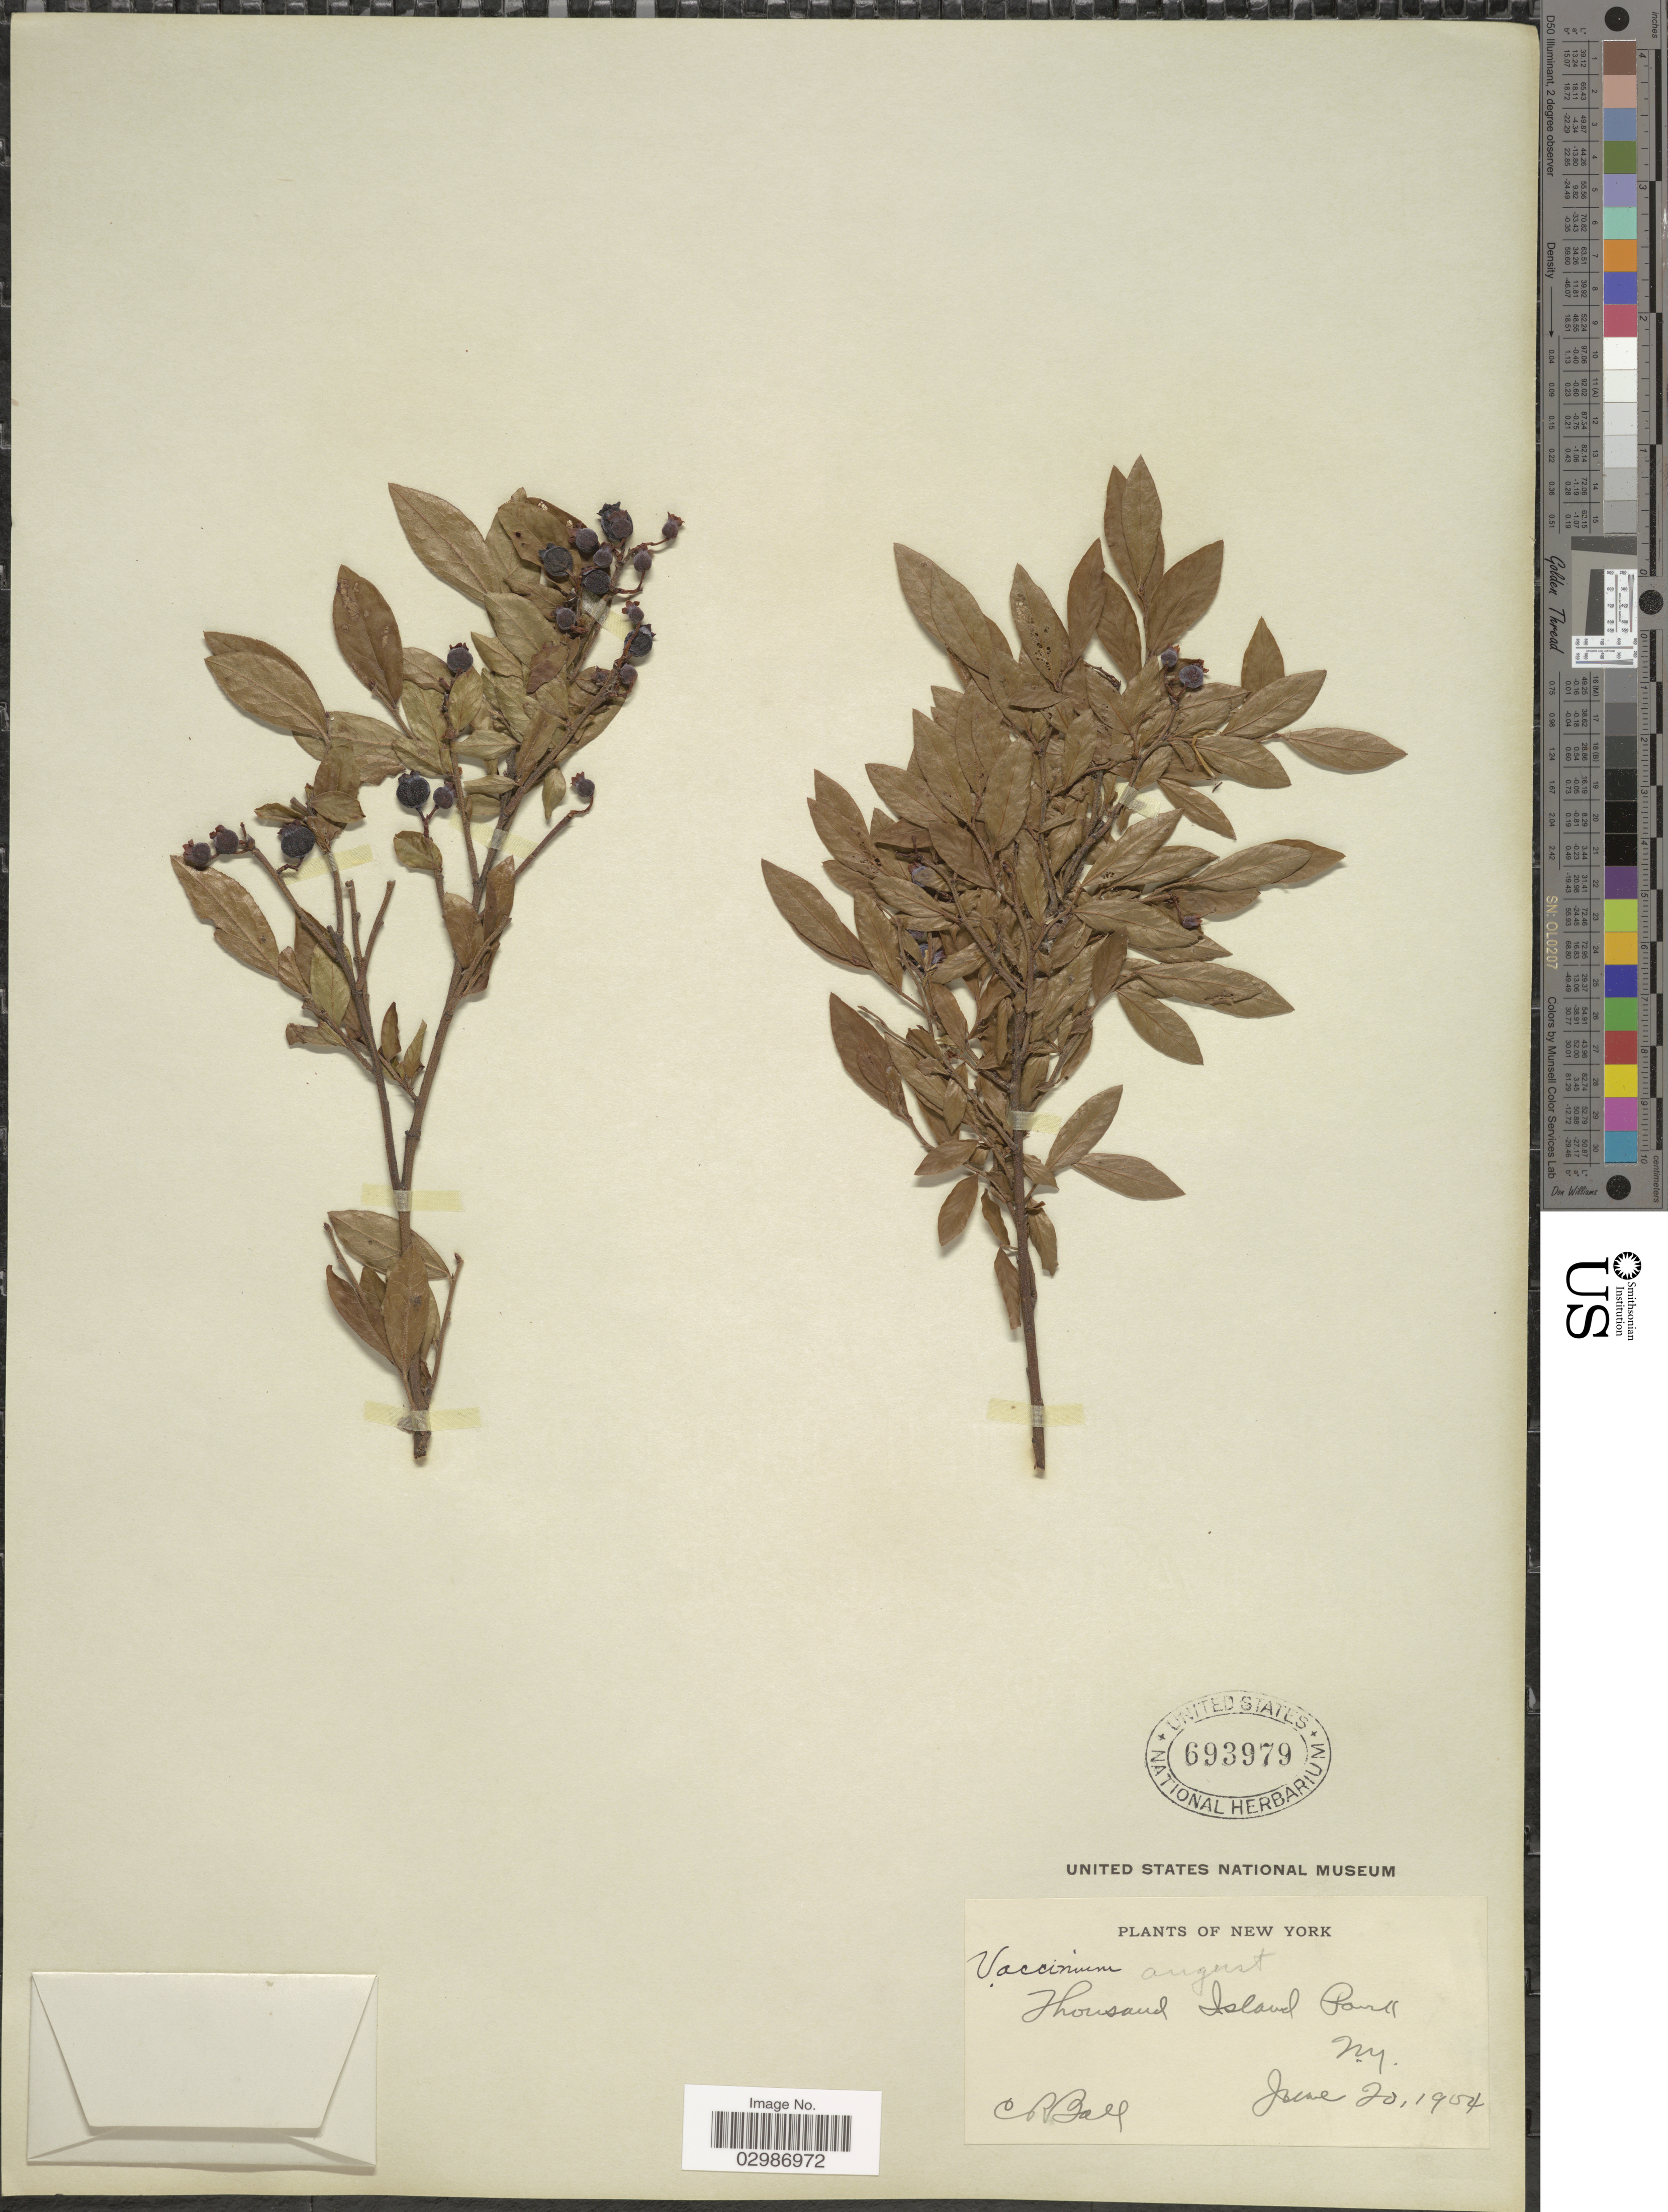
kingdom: Plantae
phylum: Tracheophyta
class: Magnoliopsida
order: Ericales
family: Ericaceae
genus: Vaccinium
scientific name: Vaccinium angustifolium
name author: Aiton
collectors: C. R. Ball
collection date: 1904-06-20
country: United States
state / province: New York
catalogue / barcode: US 693979